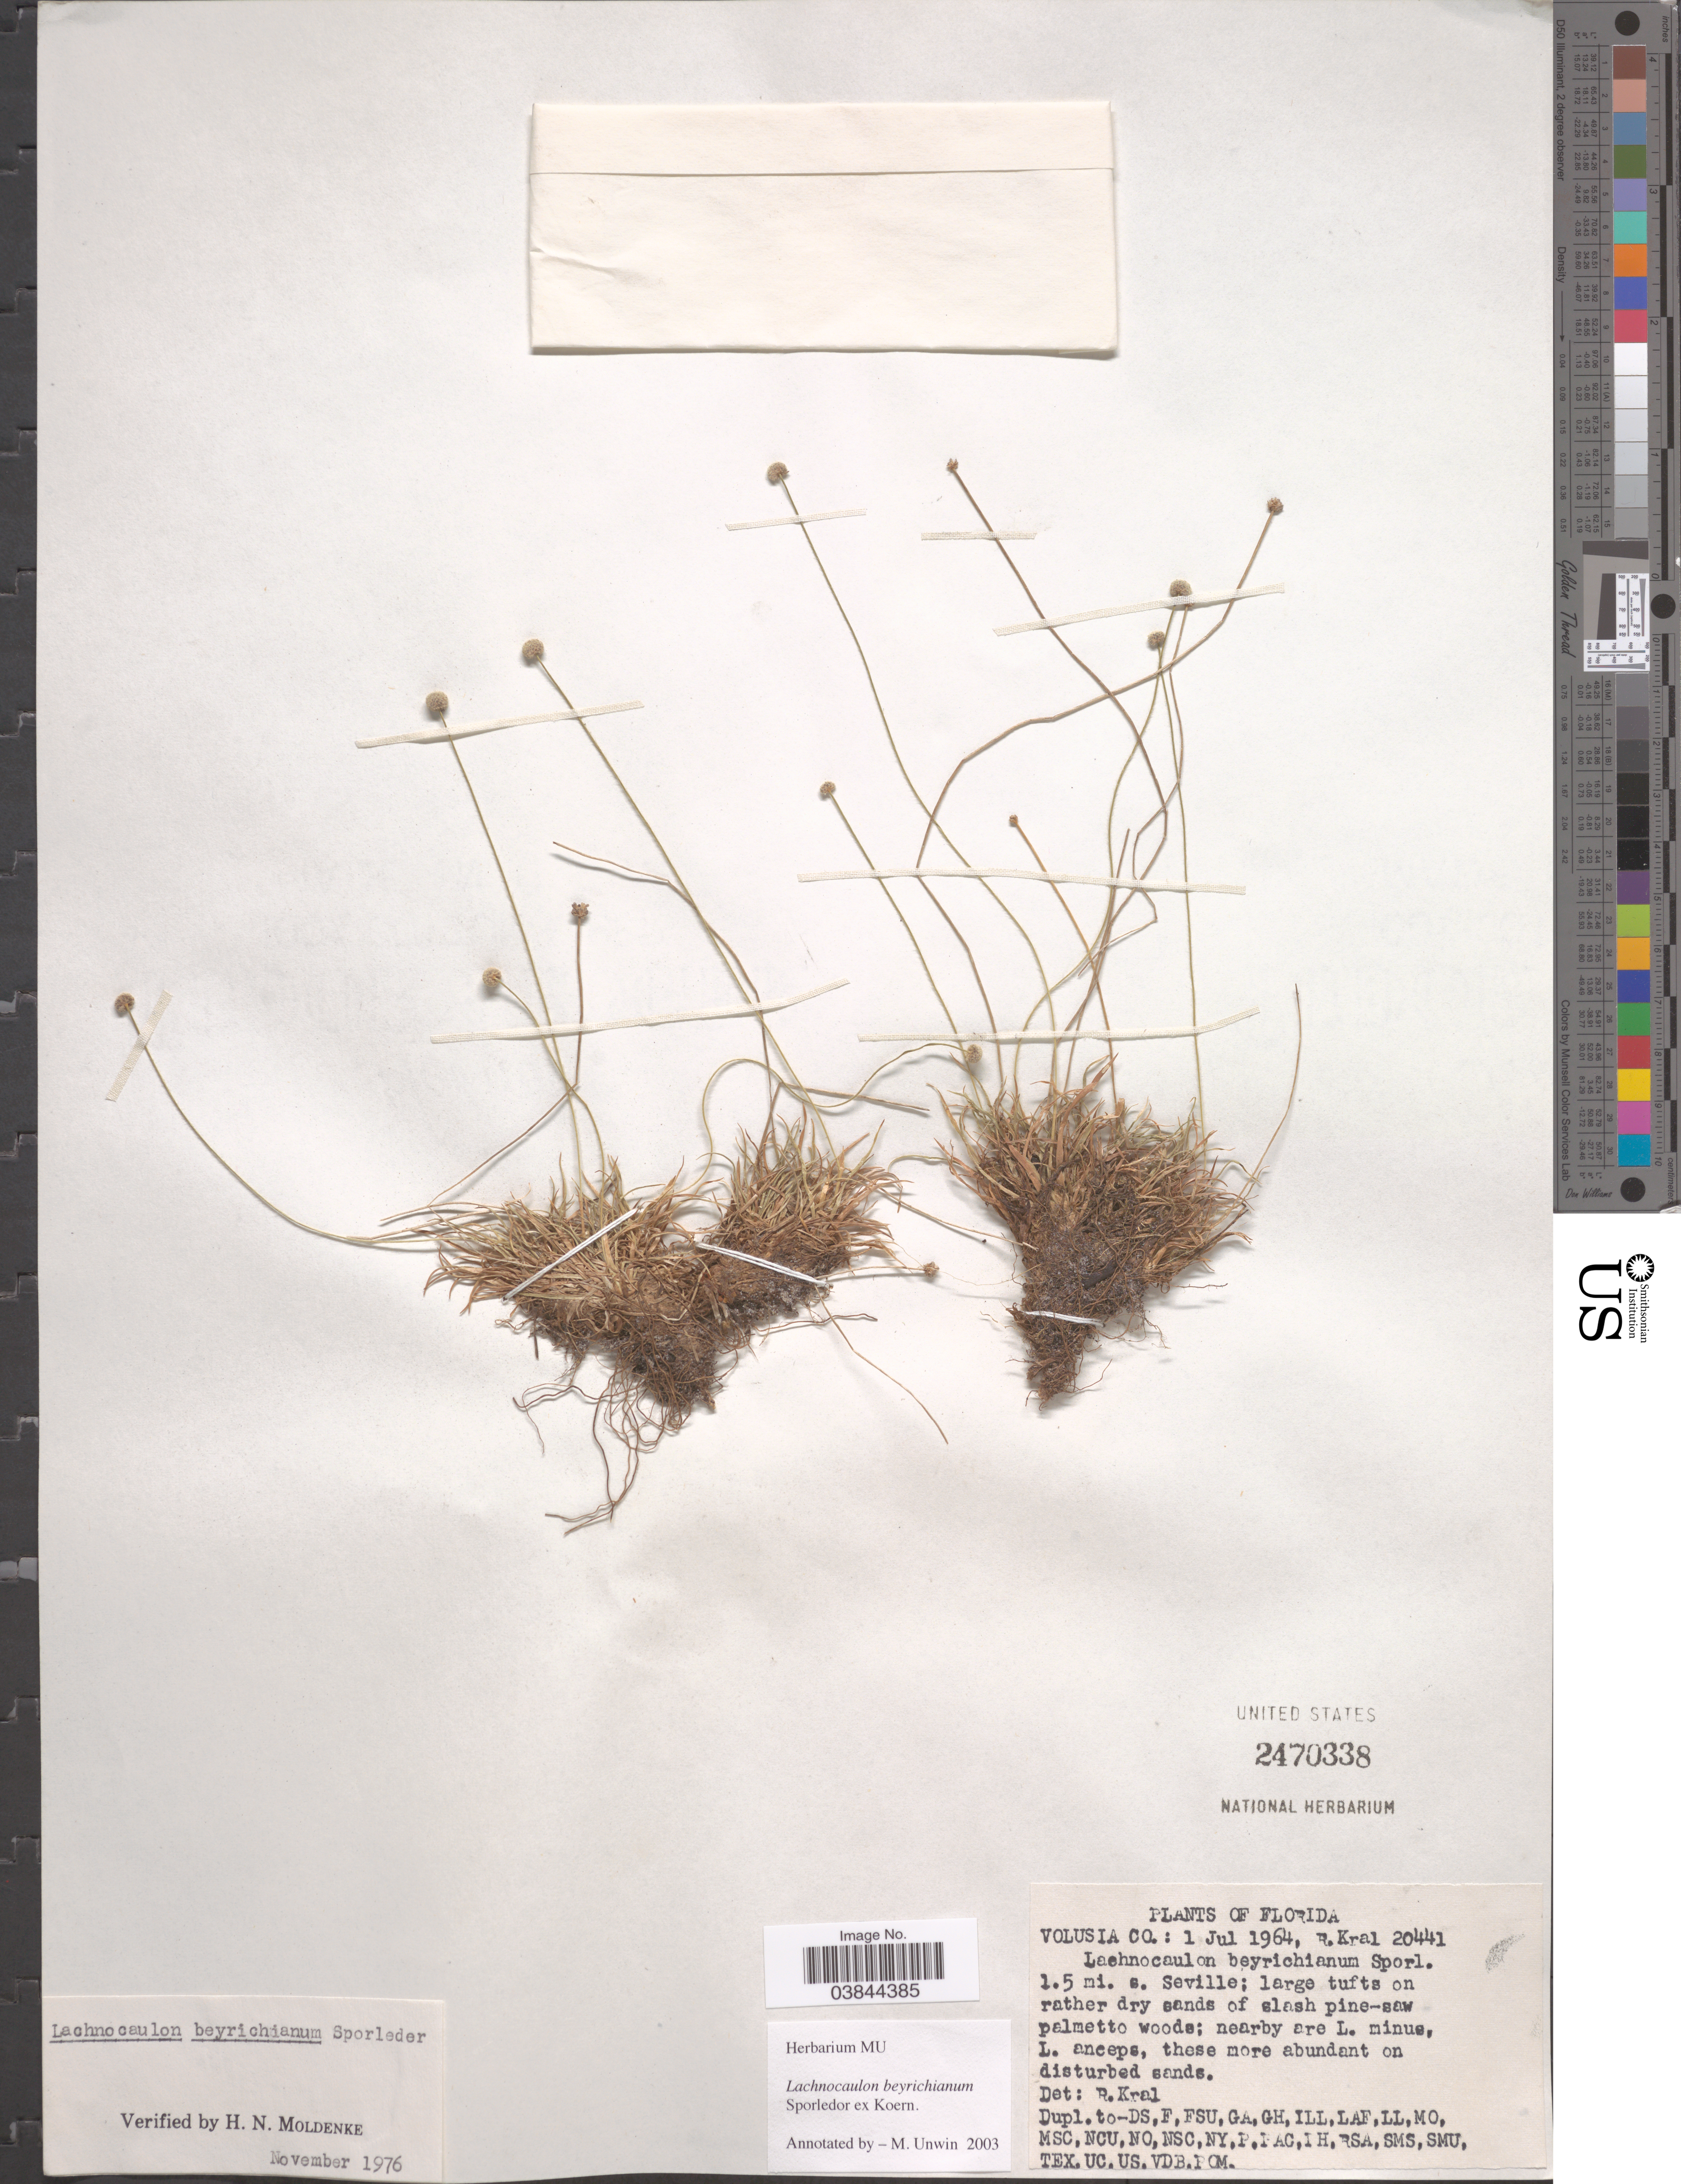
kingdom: Plantae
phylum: Tracheophyta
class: Liliopsida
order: Poales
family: Eriocaulaceae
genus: Lachnocaulon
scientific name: Lachnocaulon beyrichianum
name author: Sporl. ex Körn.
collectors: R. Kral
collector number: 20441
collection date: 1964-07-01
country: United States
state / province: Florida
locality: Volusia Co. 1.5 mi. s. Seville.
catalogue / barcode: US 2470338